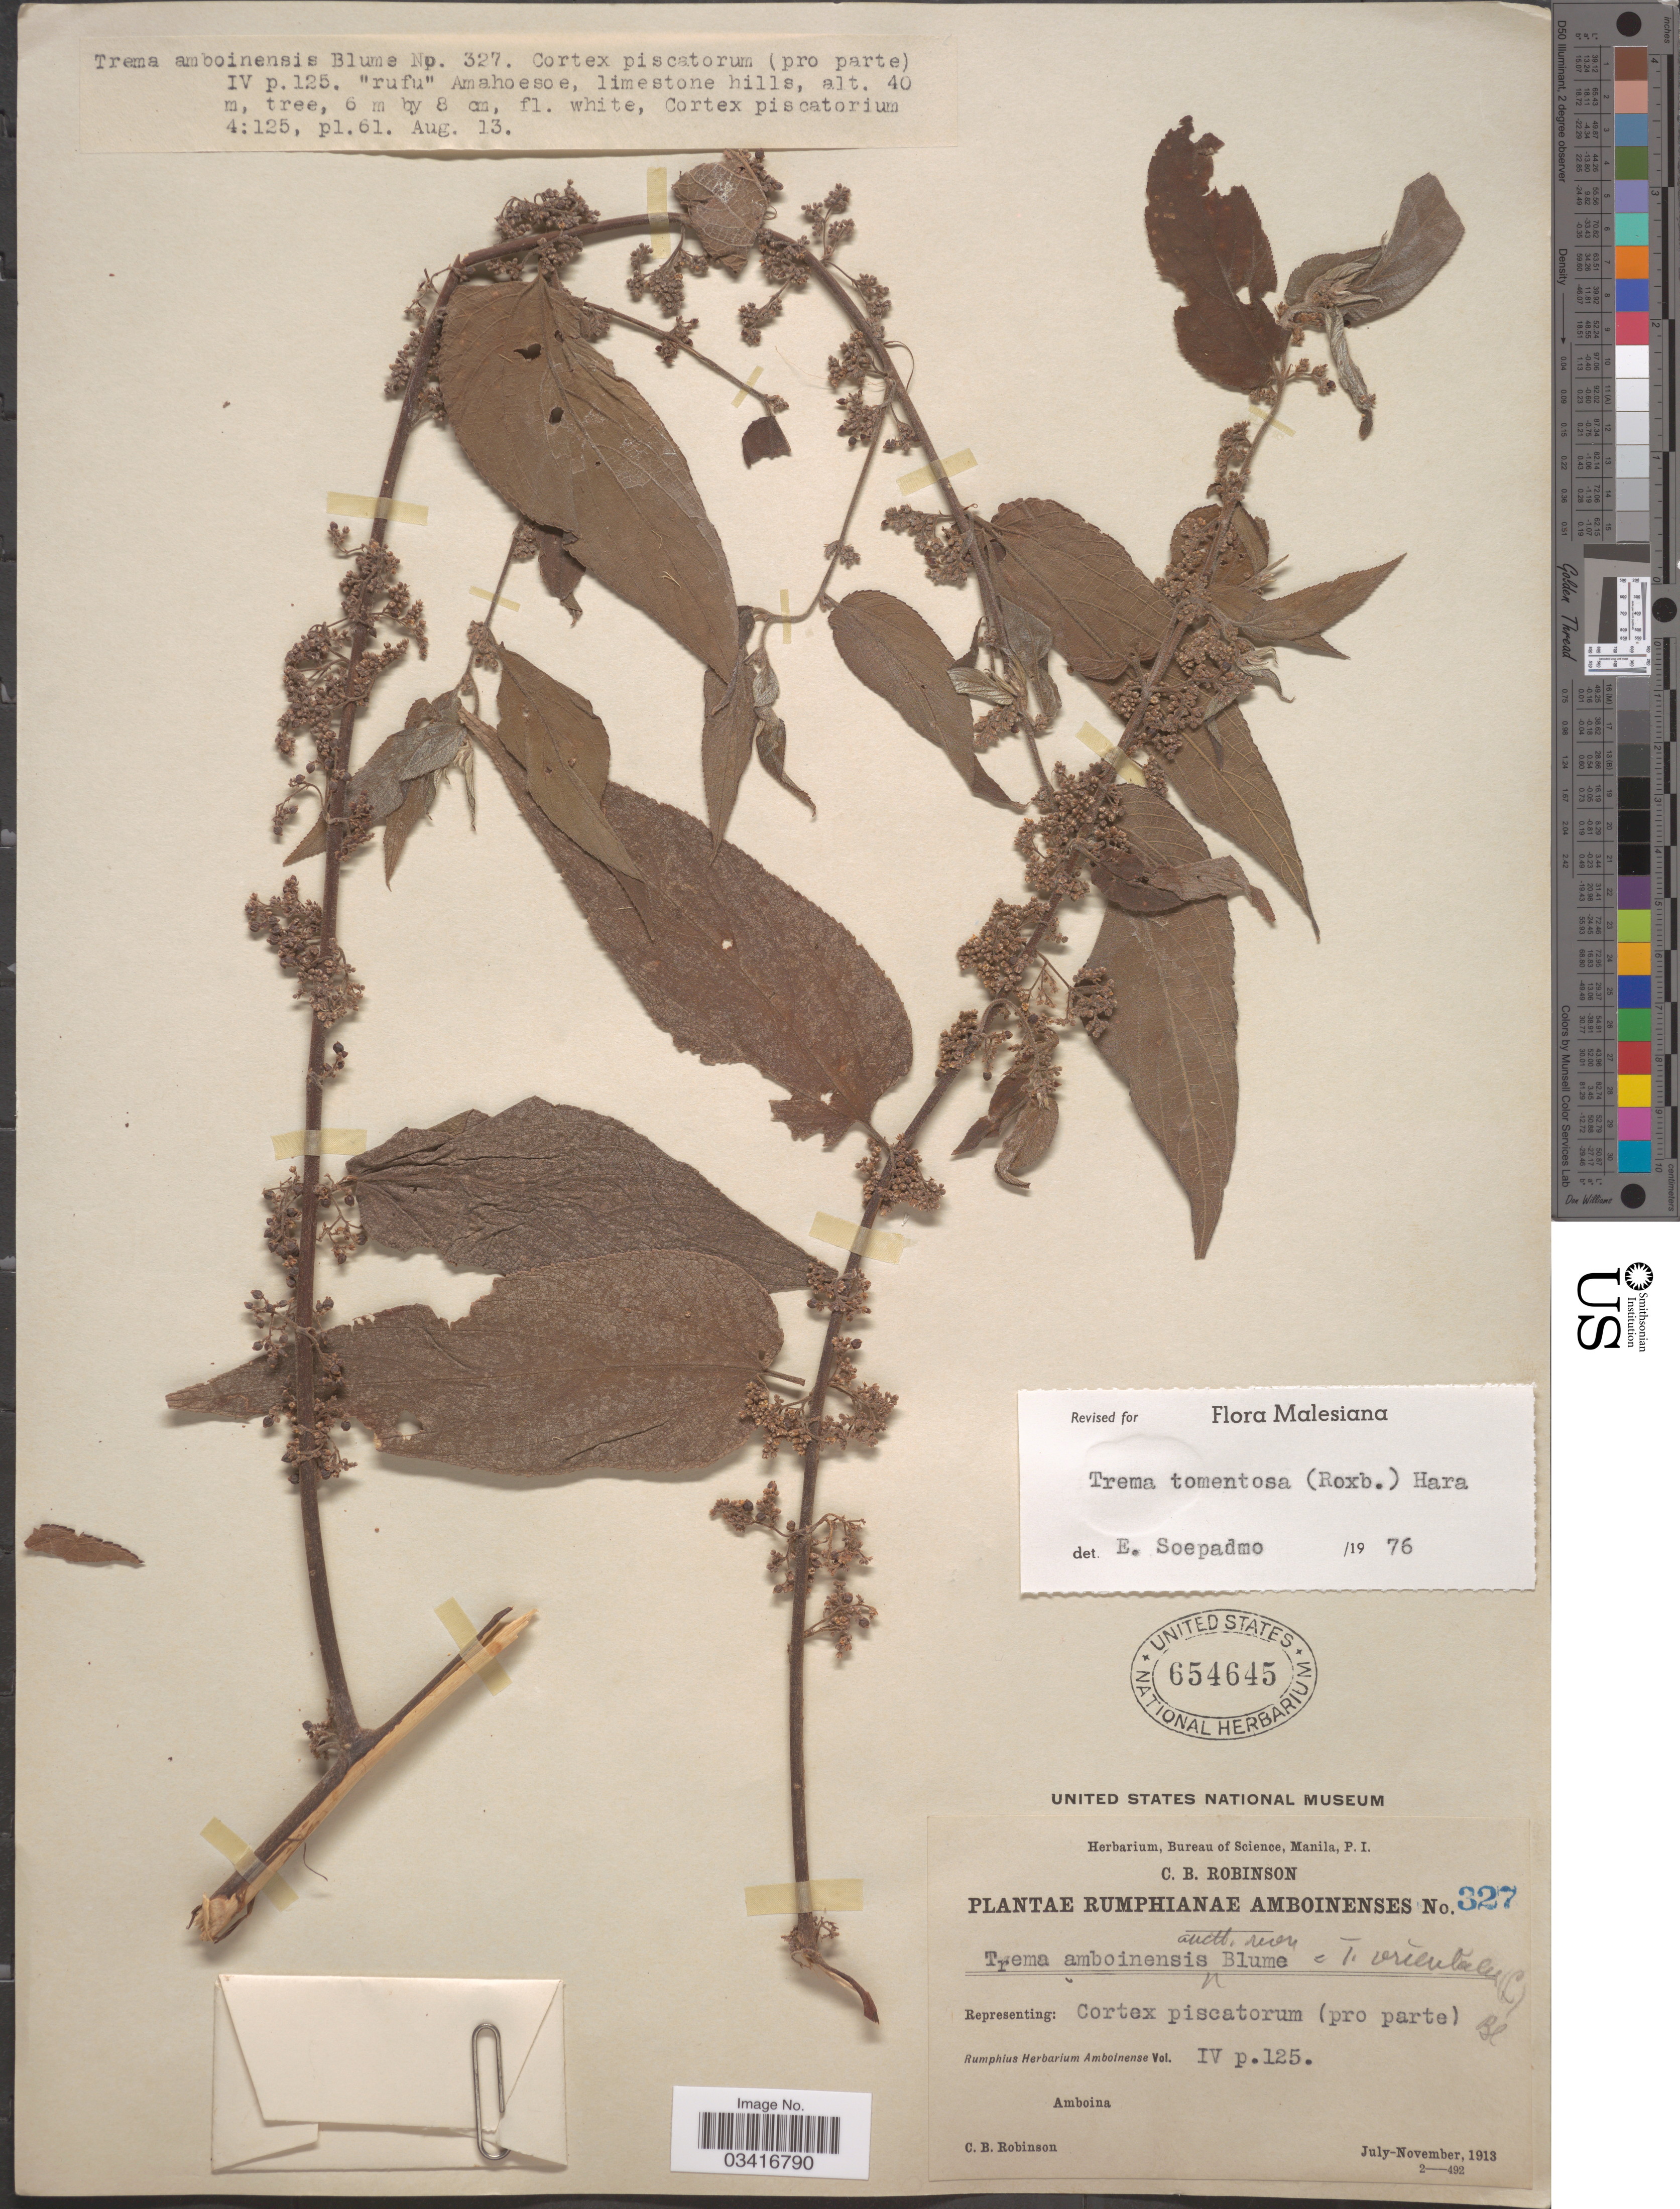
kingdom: Plantae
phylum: Tracheophyta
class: Magnoliopsida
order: Rosales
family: Cannabaceae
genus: Trema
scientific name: Trema tomentosum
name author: (Roxb.) Y. Hara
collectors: C. Robinson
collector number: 327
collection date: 1913-08-13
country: Indonesia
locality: Rufu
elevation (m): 40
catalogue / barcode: US 654645